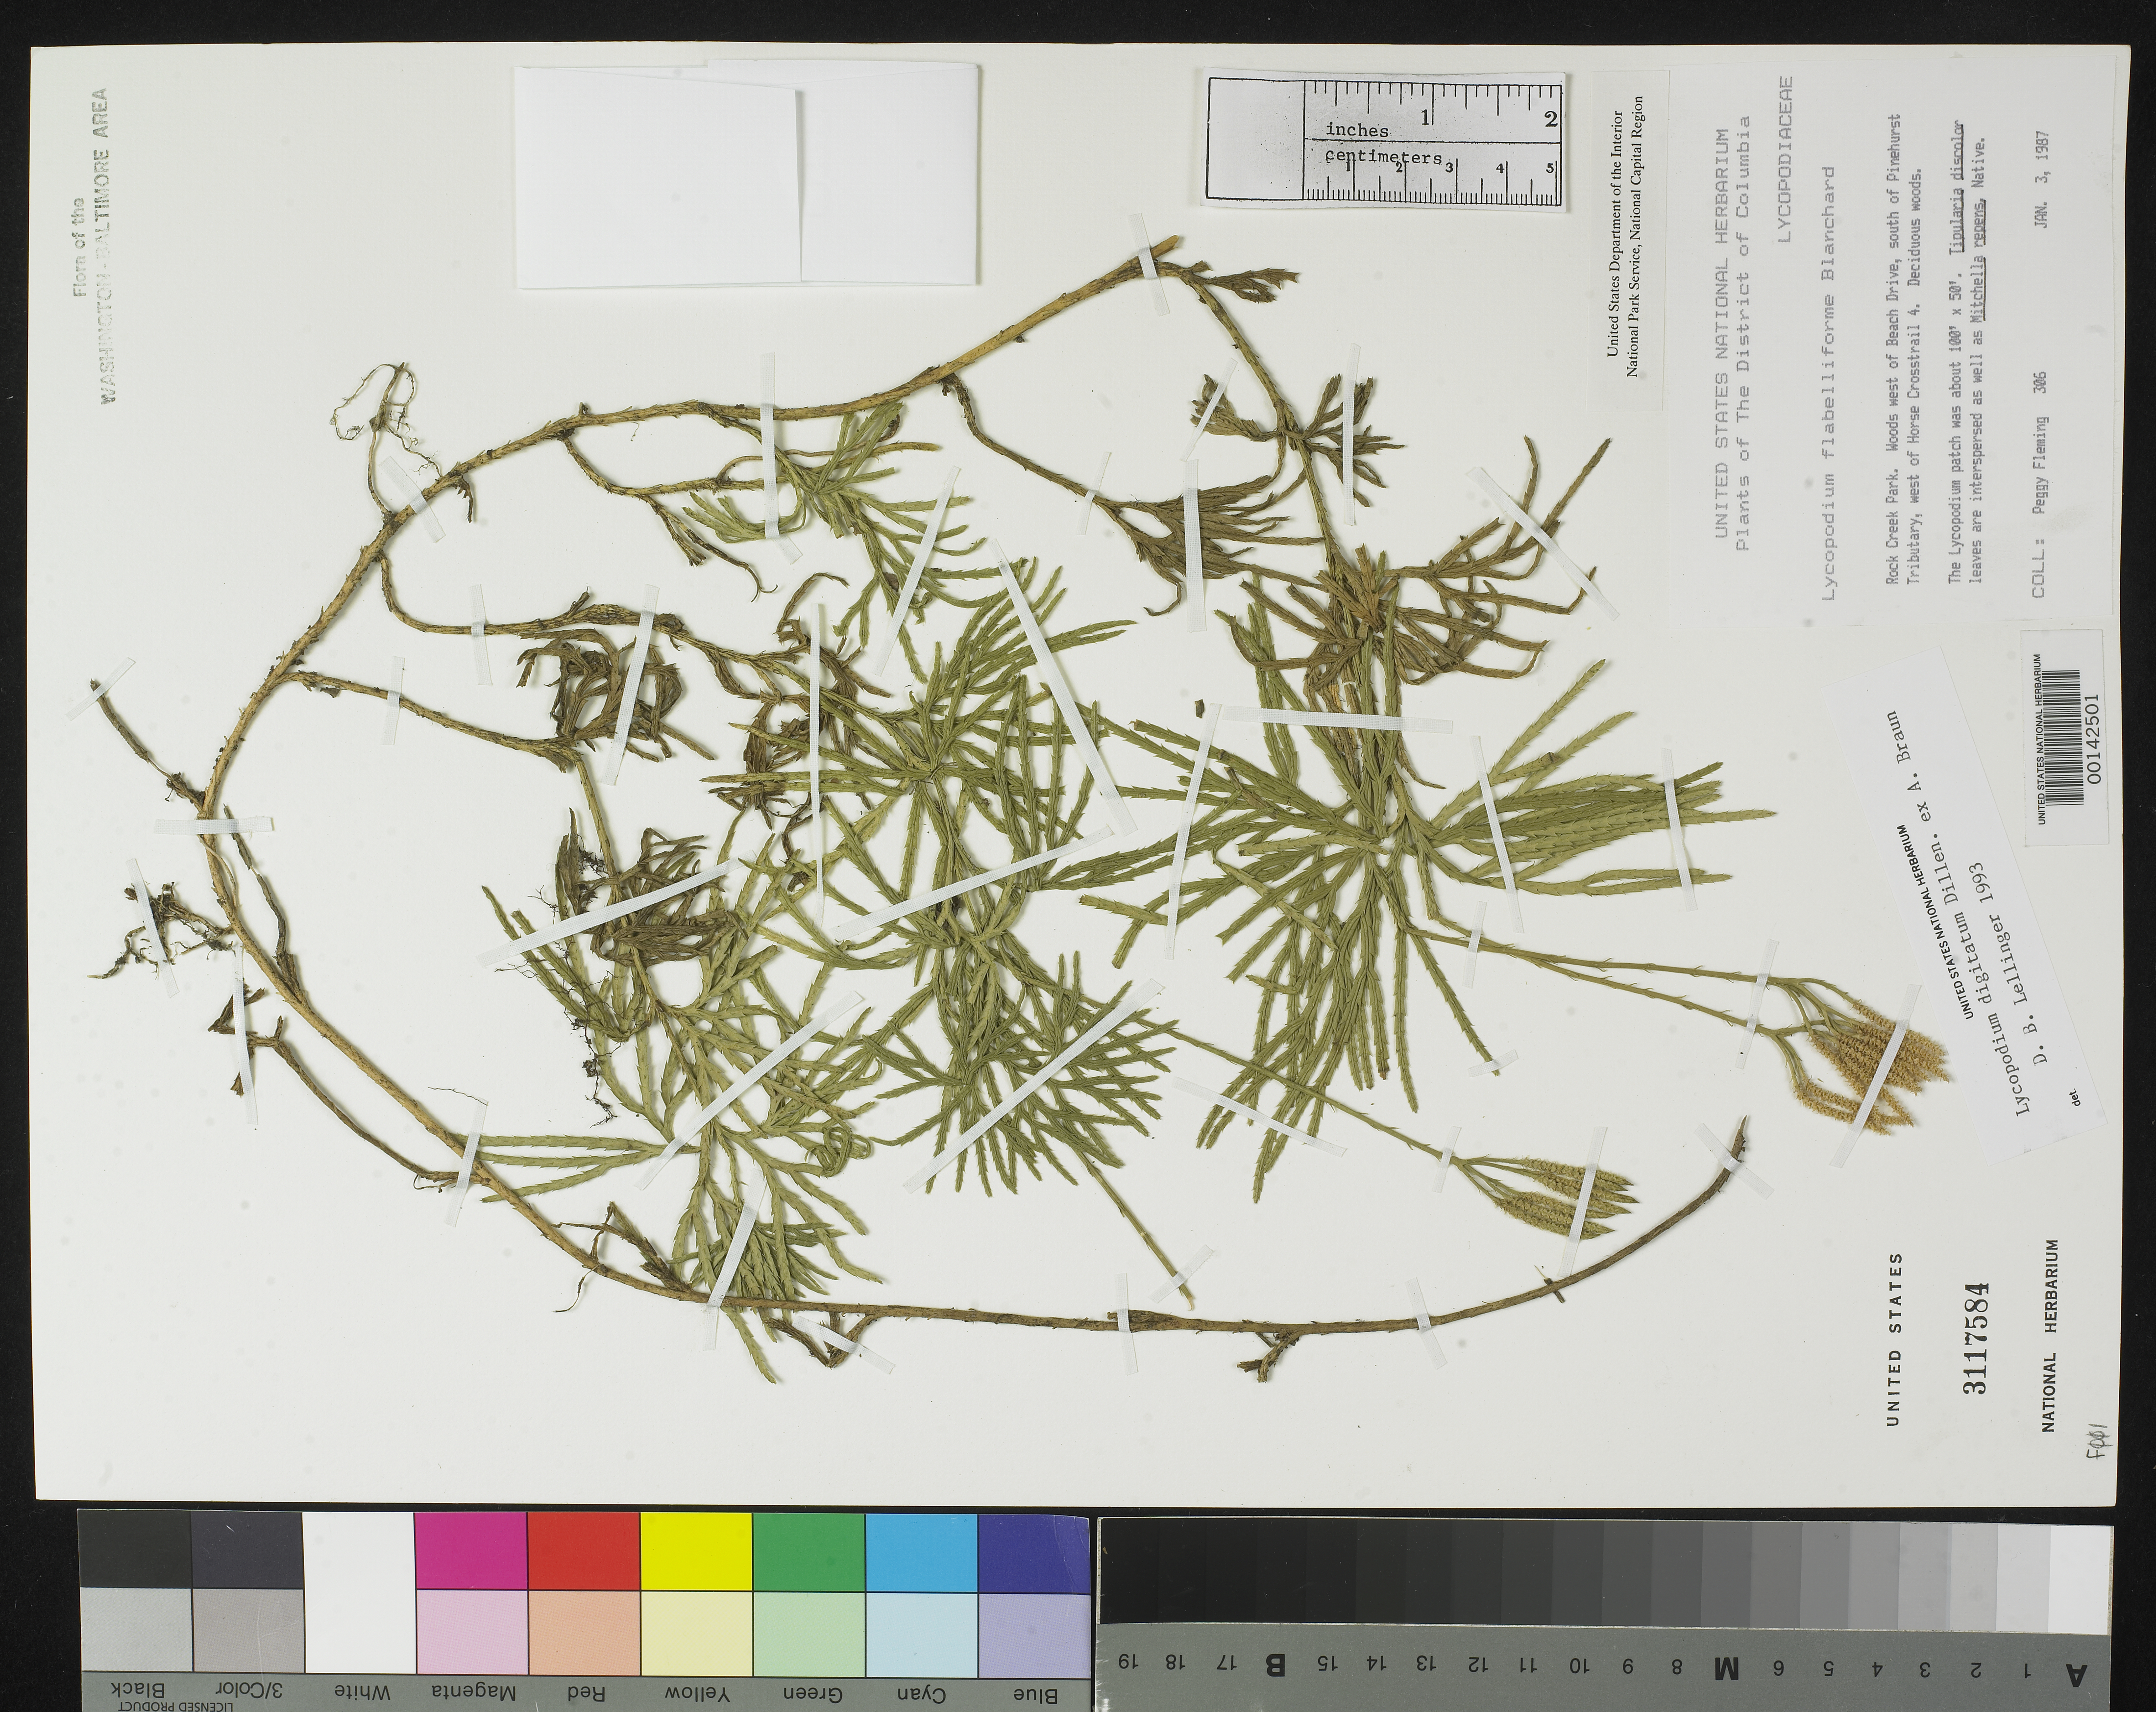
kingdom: Plantae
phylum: Tracheophyta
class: Lycopodiopsida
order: Lycopodiales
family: Lycopodiaceae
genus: Diphasiastrum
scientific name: Diphasiastrum digitatum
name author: (Dill. ex A. Braun) Holub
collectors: P. Fleming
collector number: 306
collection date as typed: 03 Jan 1987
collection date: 1987-01-03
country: United States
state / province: District of Columbia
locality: Rock Creek Park. Woods west of Beach Drive, south of Pinehurst Tributary, west of horse crosstrail 4. Rock Creek Park and vicinity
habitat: Deciduous woods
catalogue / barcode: US 3117584